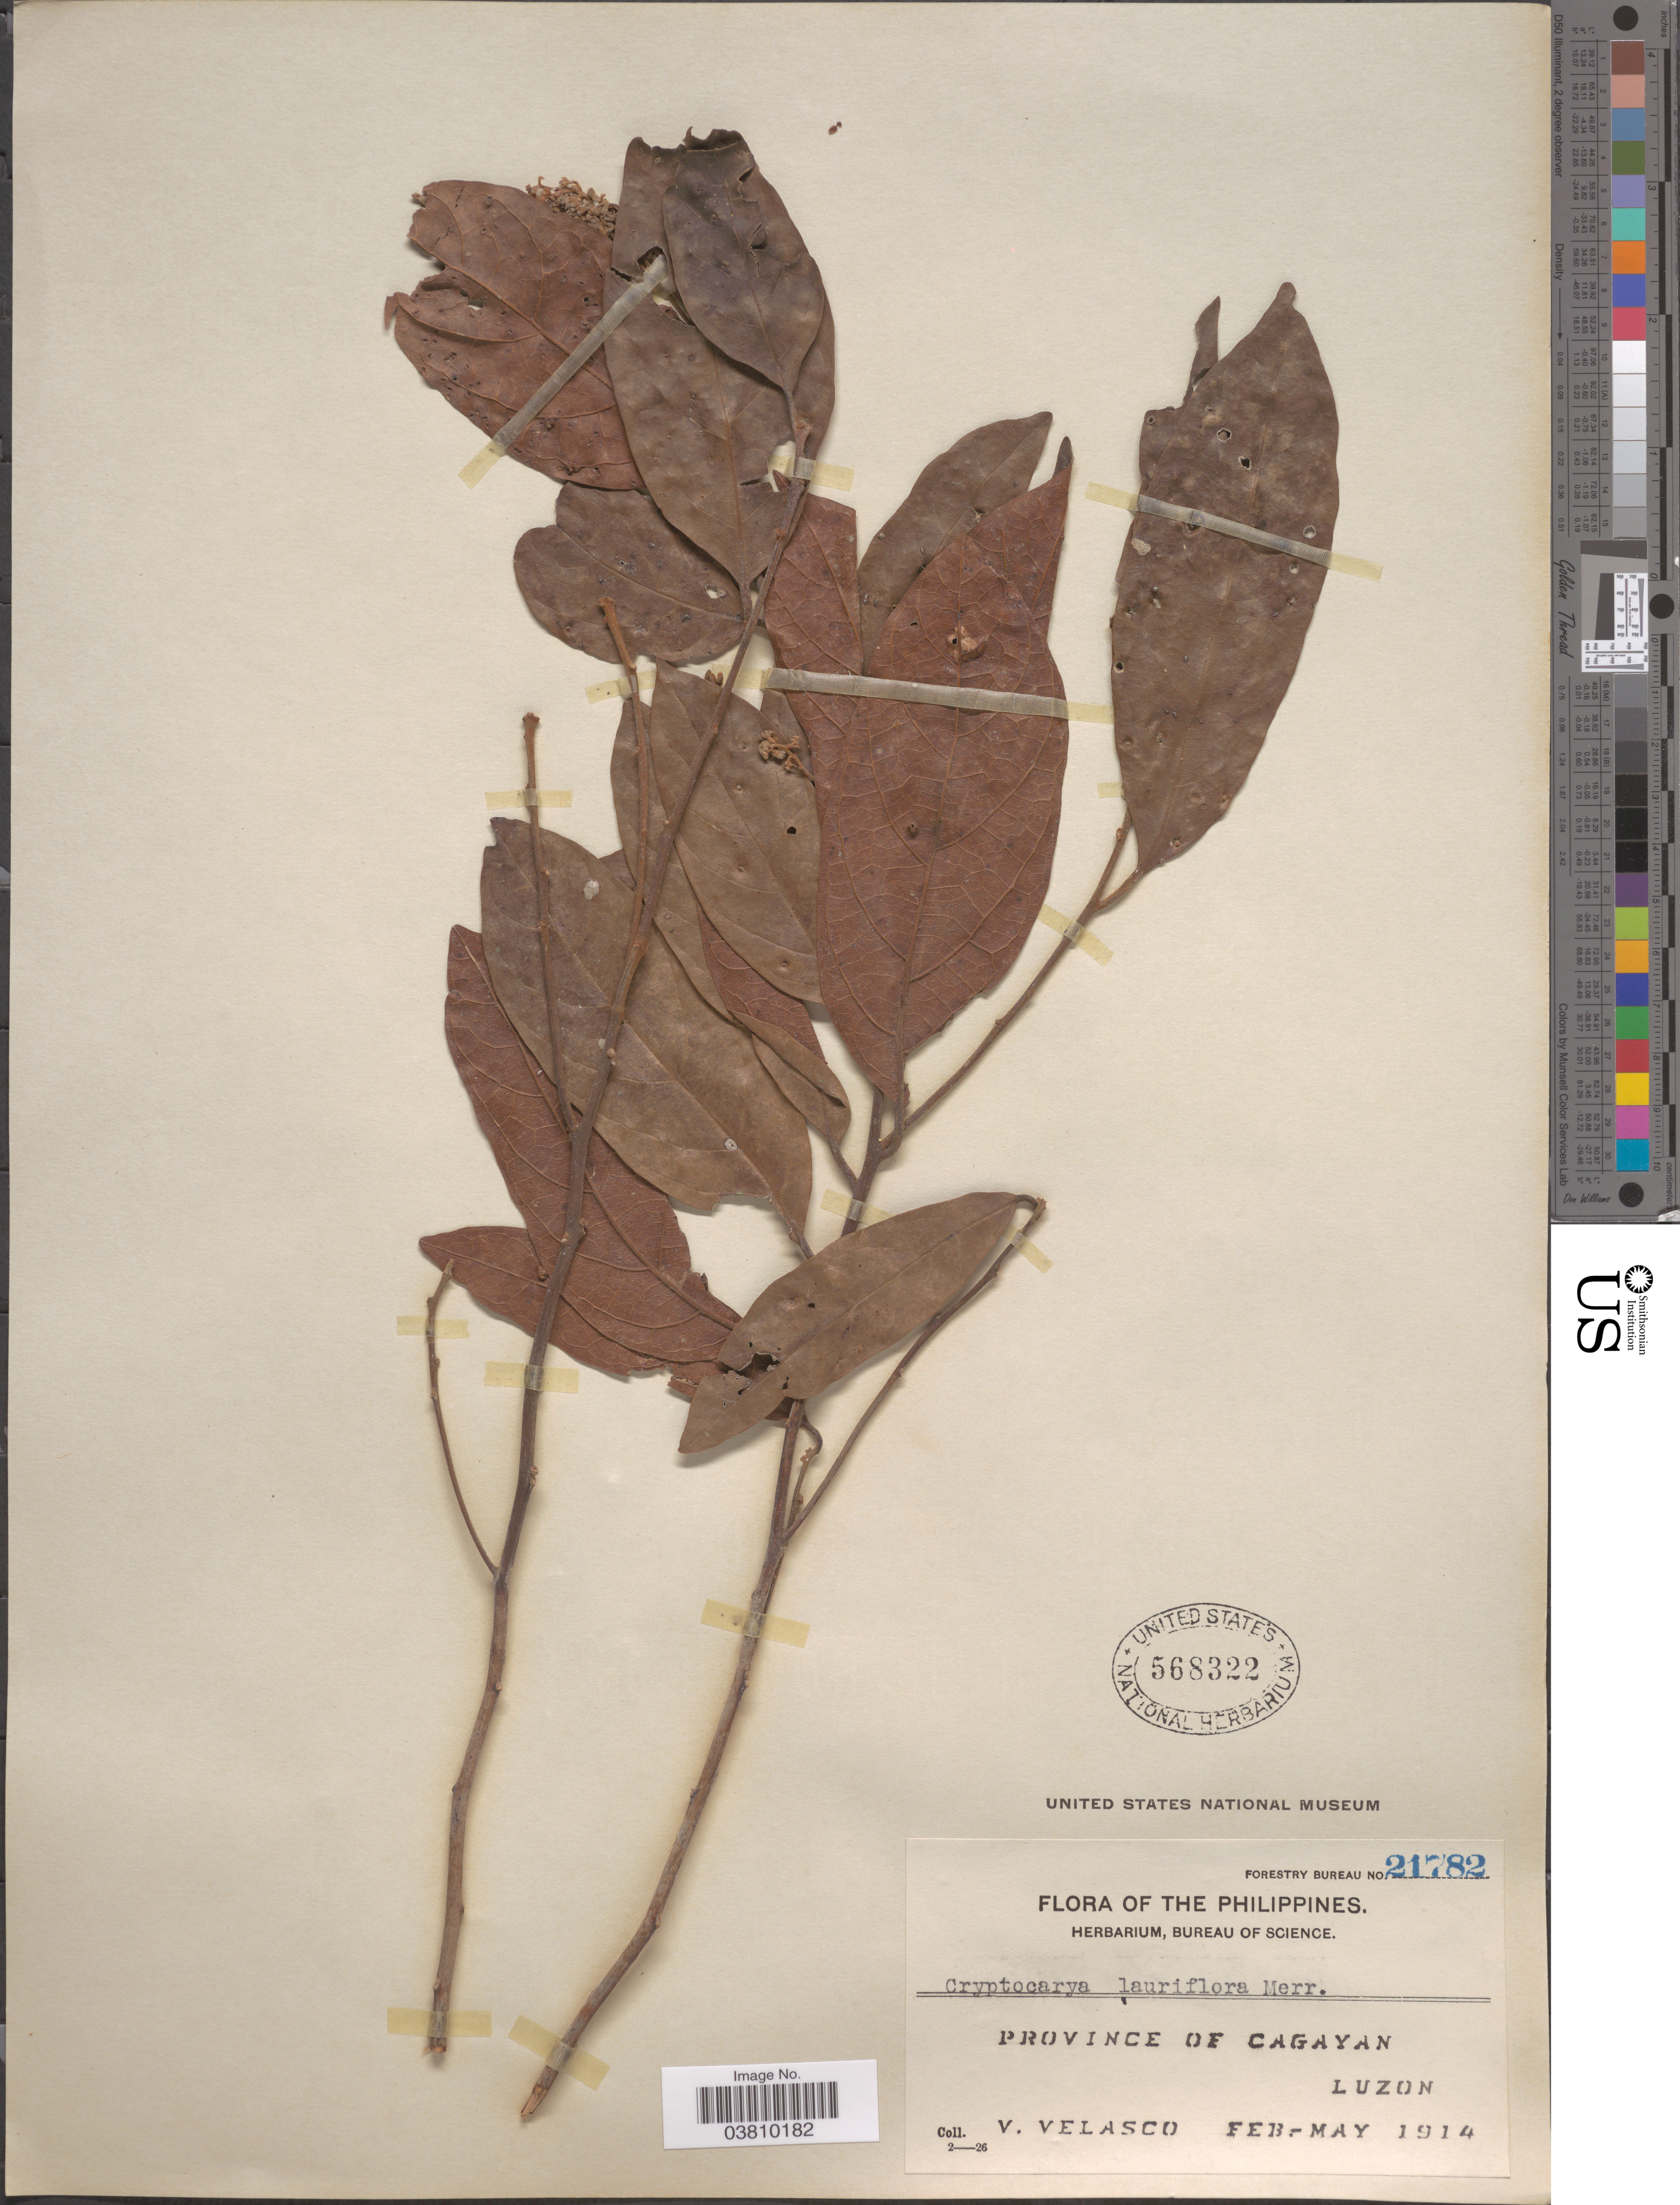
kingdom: Plantae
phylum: Tracheophyta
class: Magnoliopsida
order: Laurales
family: Lauraceae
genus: Cryptocarya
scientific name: Cryptocarya lauriflora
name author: (Blanco) Merr.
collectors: V. Velasco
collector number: Forestry Bureau 21782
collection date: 1914-02/1914-05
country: Philippines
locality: Province of Cagayan, Luzon.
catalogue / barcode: US 568322